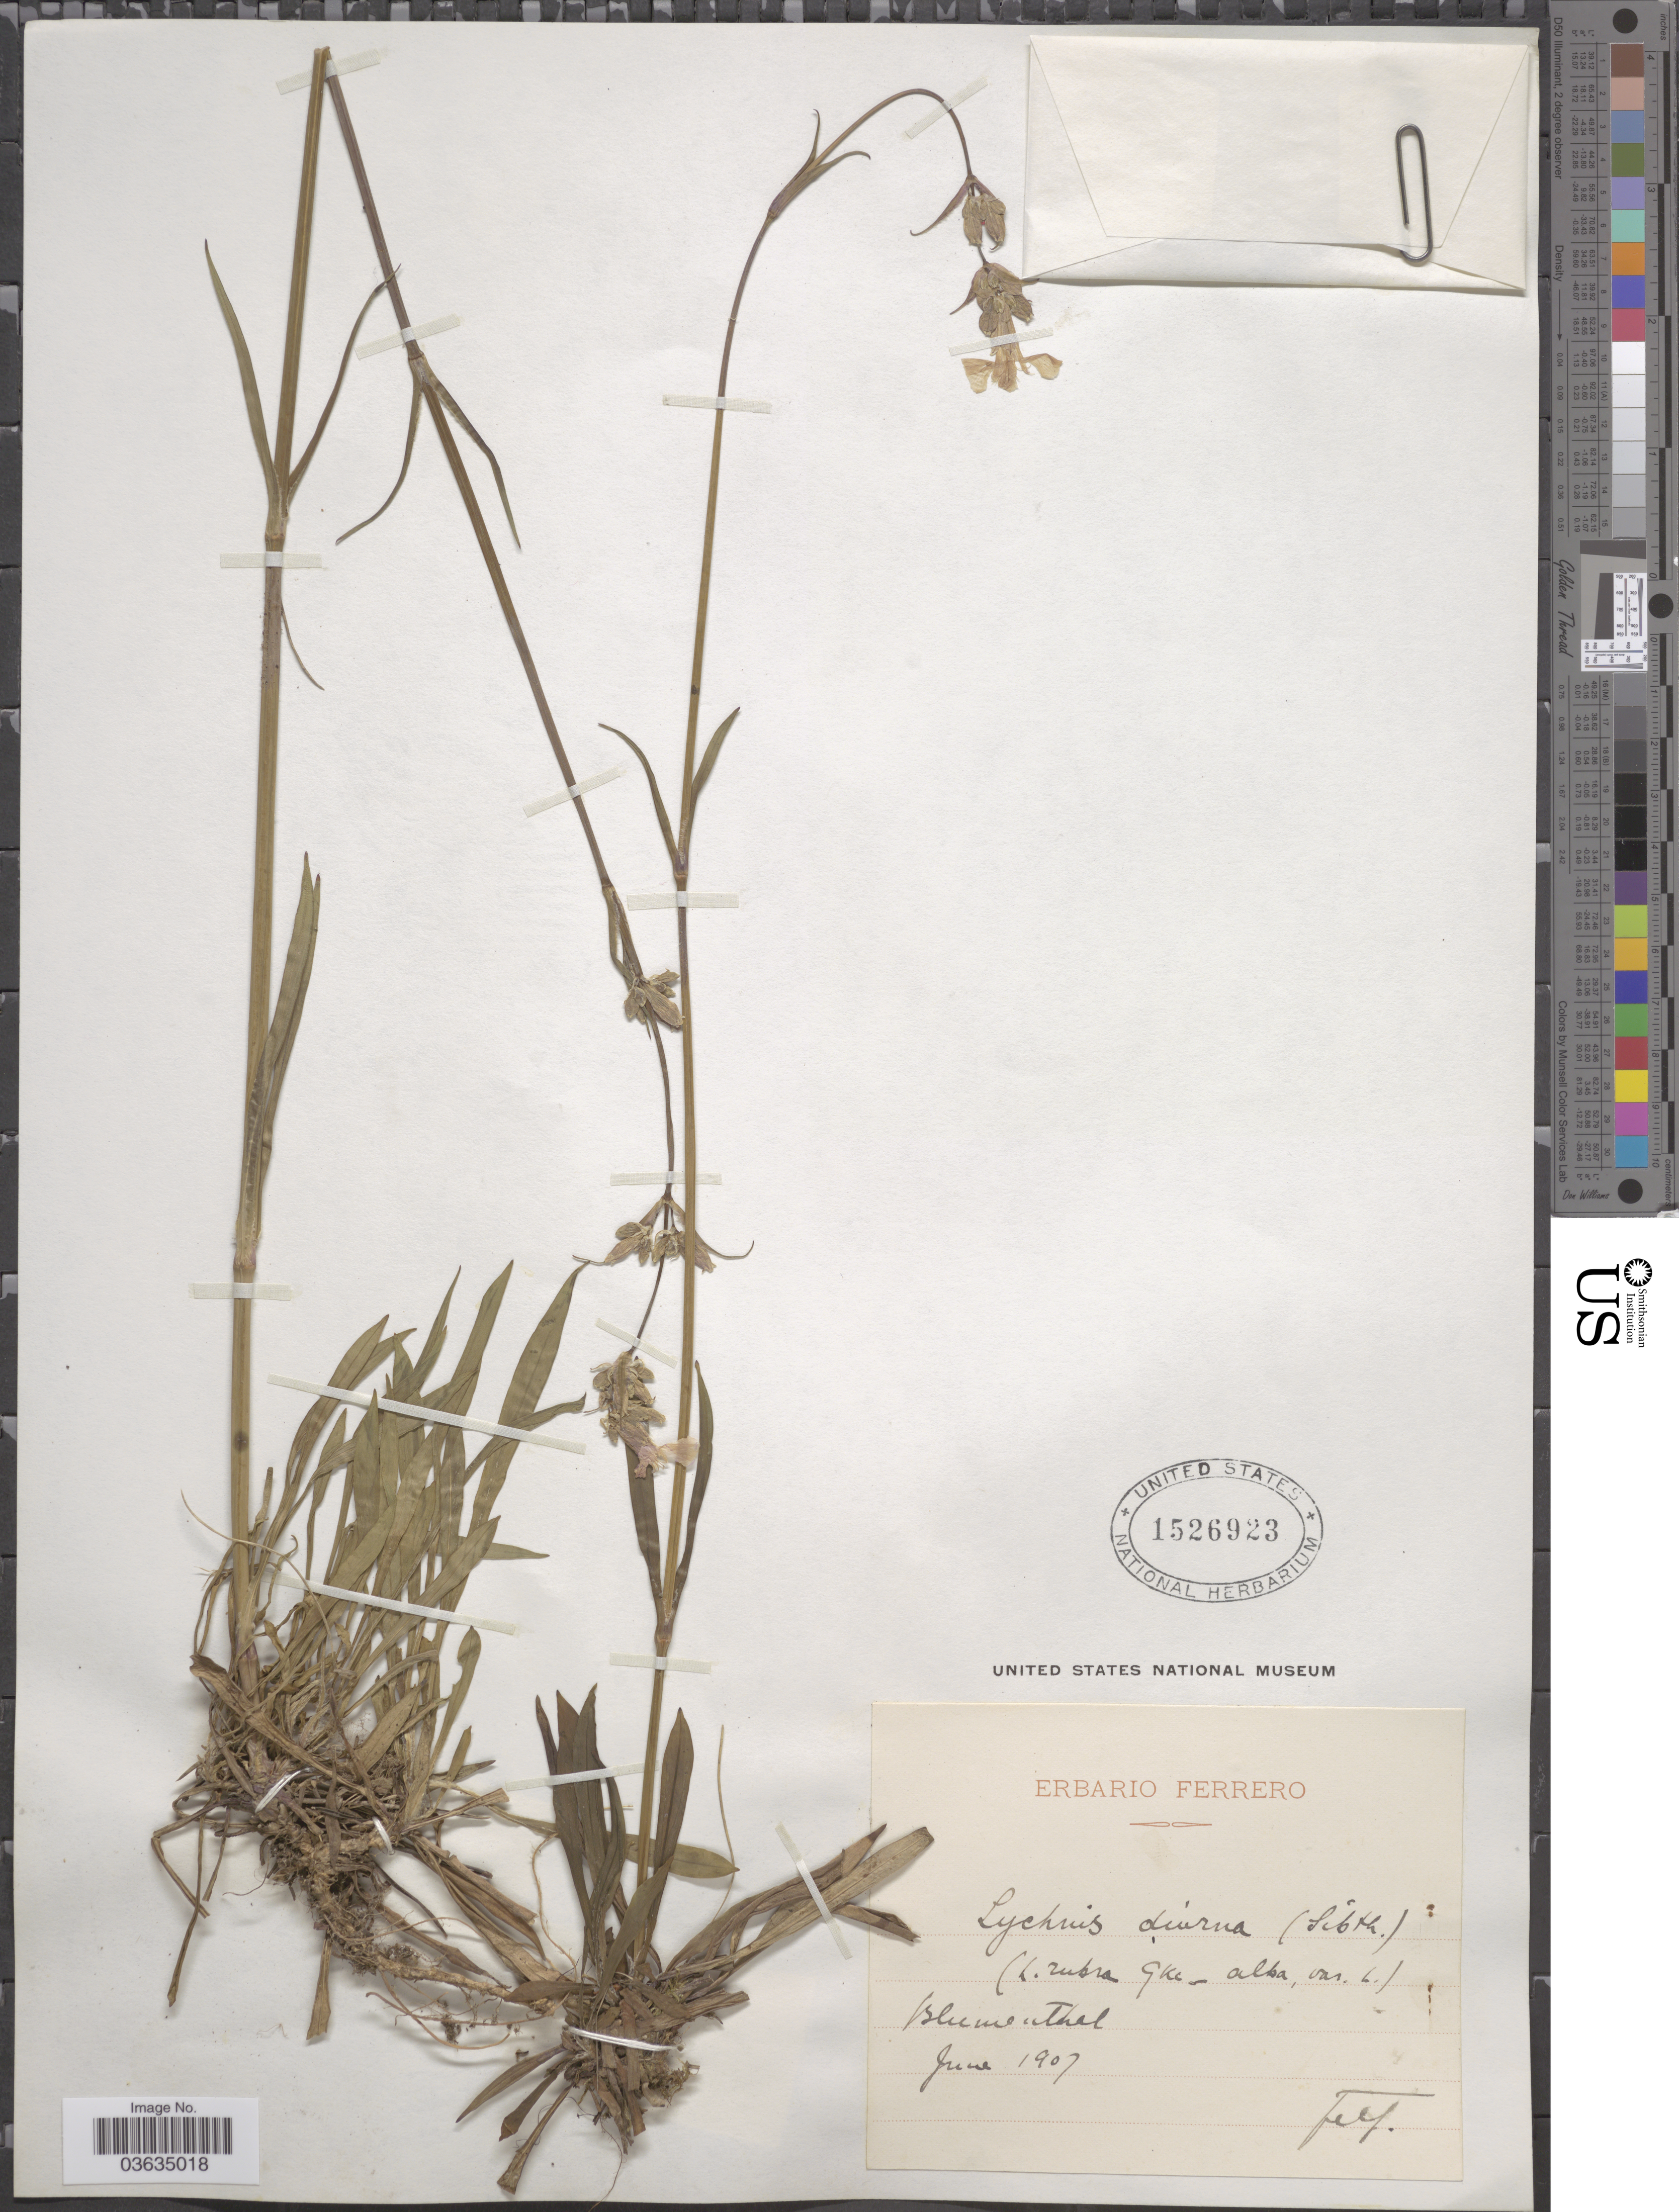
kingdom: Plantae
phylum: Tracheophyta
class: Magnoliopsida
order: Caryophyllales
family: Caryophyllaceae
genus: Viscaria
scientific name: Viscaria vulgaris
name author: Bernh.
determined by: Strong, Mark T., (BOT), Smithsonian Institution - National Museum of Natural History (UNITED STATES)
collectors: F. Ferrero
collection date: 1907-06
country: Germany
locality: Blumenthal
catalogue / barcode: US 1526923